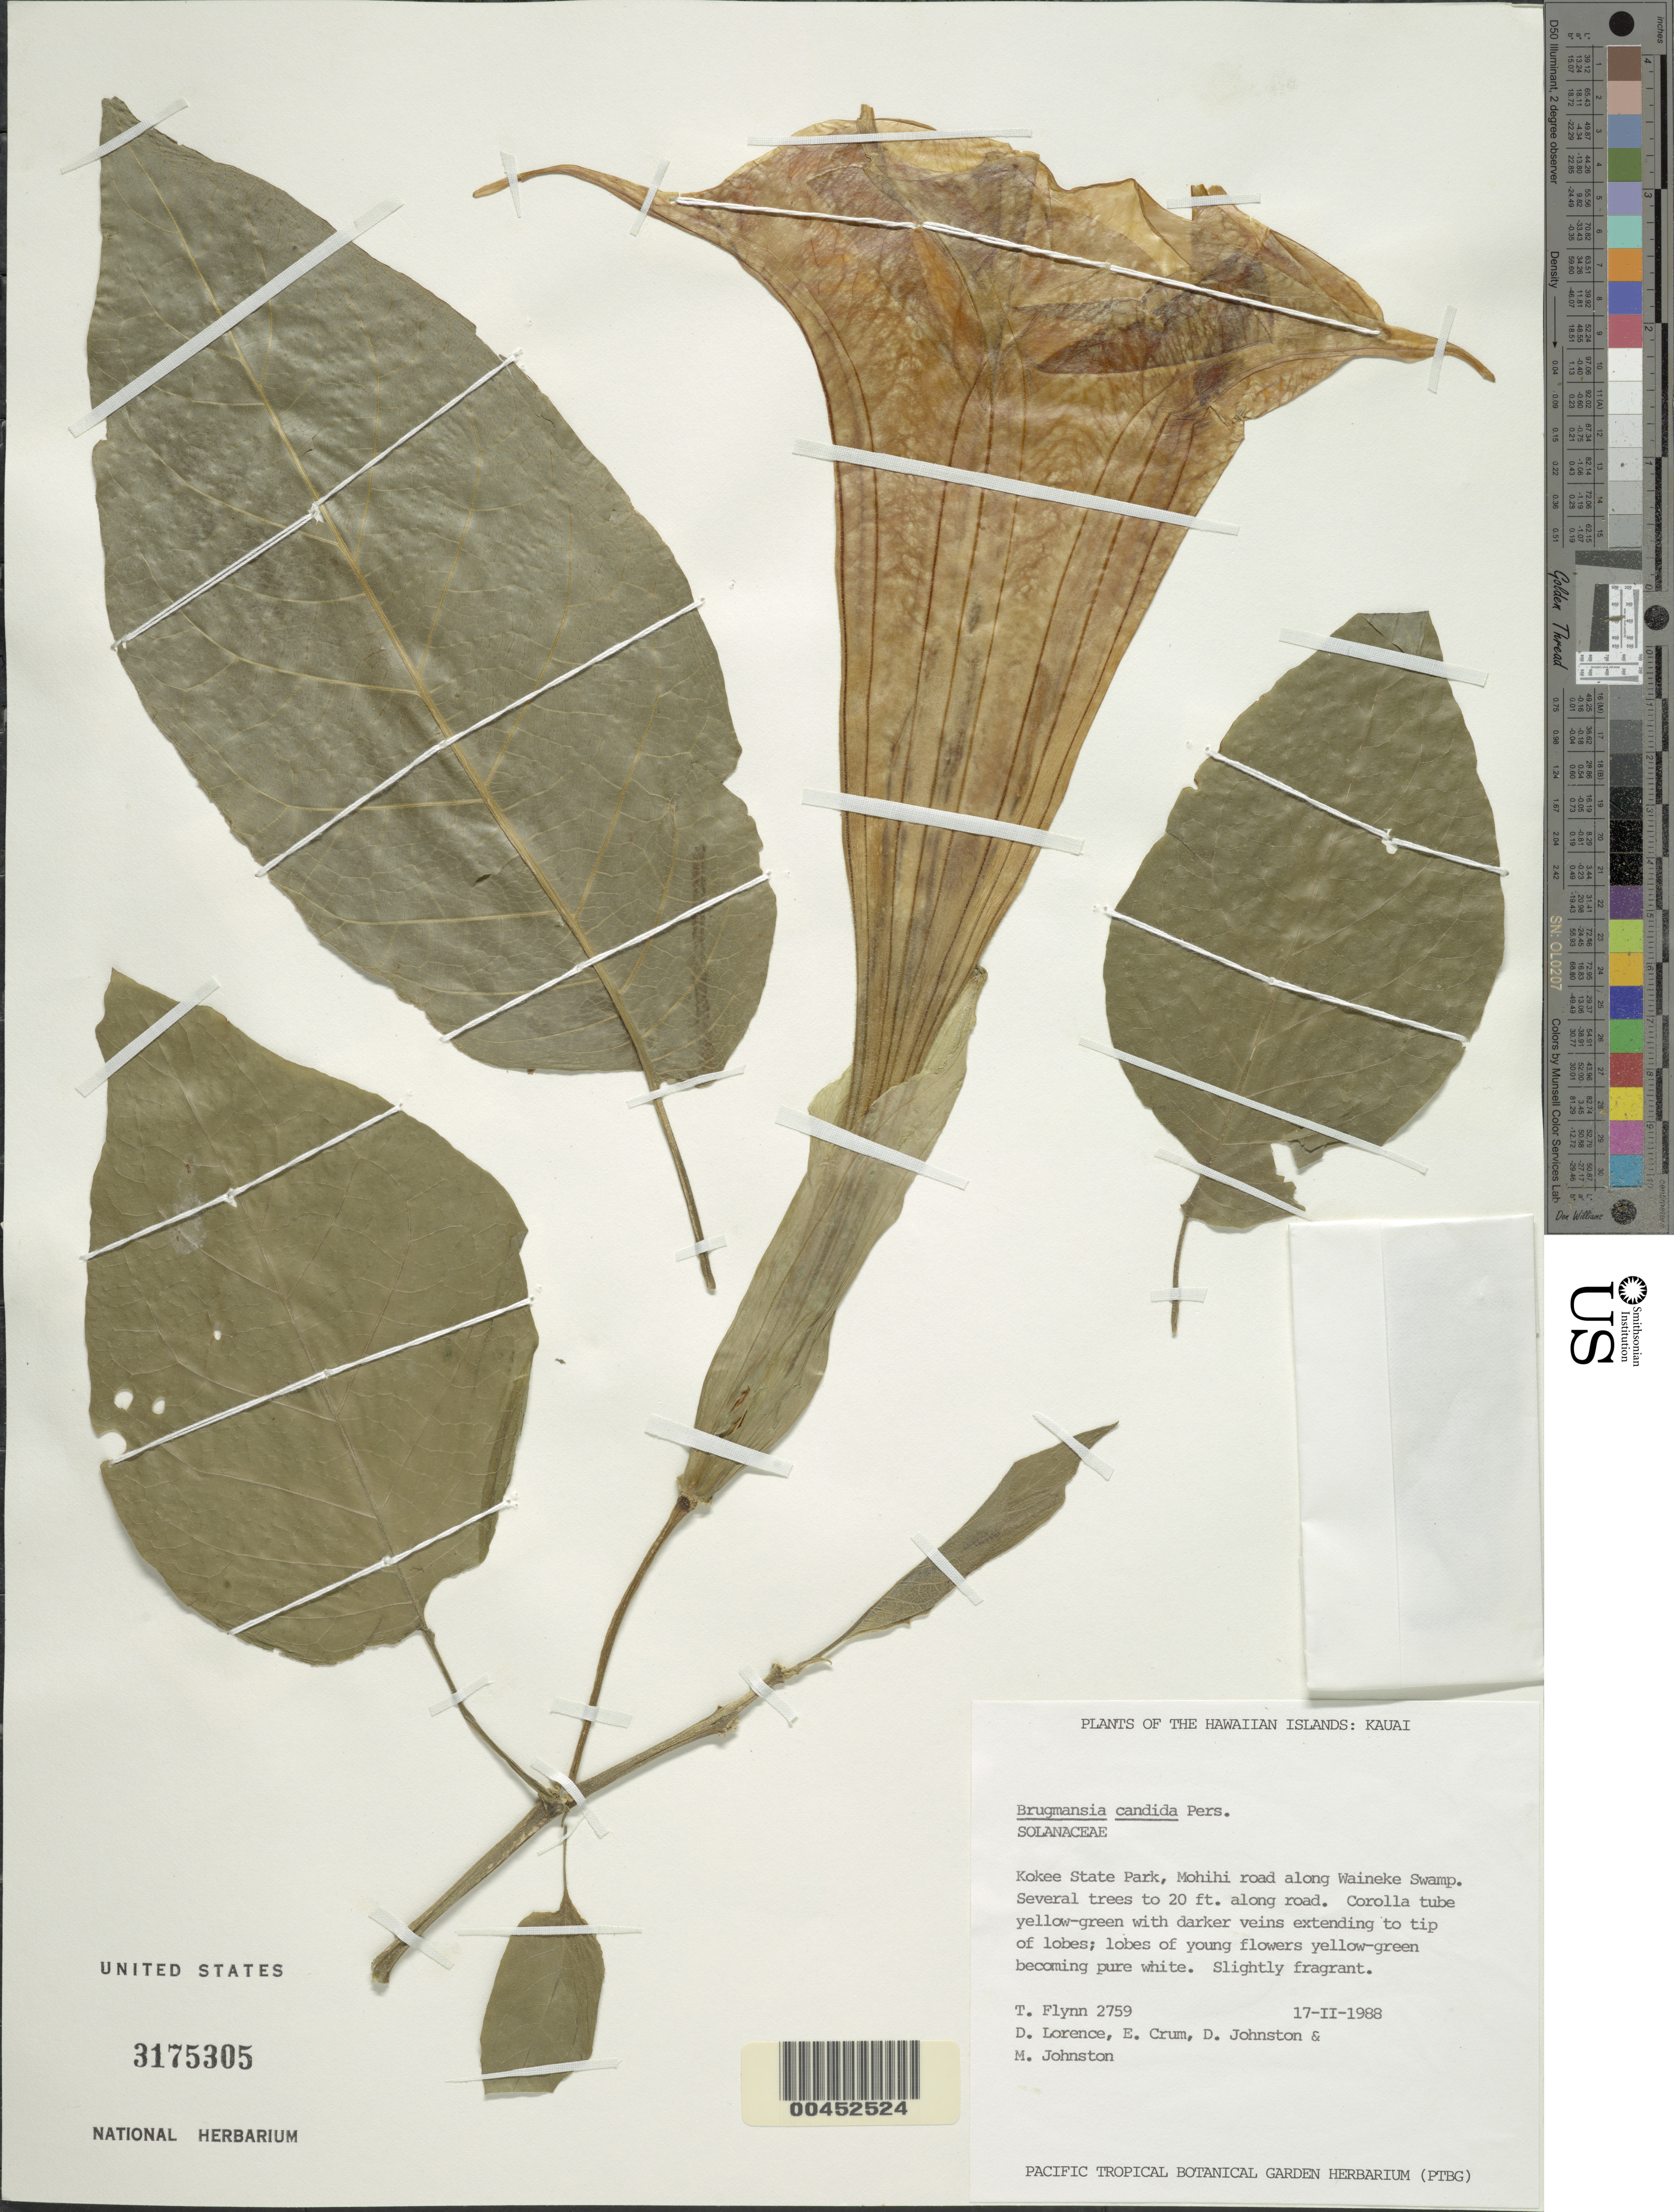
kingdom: Plantae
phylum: Tracheophyta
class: Magnoliopsida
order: Solanales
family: Solanaceae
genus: Brugmansia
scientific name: Brugmansia candida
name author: Pers.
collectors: T. W. Flynn, D. Lorence, E. Crum, D. Johnston & I. M. Johnston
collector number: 2759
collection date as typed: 17 Feb 1988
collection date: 1988-02-17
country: United States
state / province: Hawaii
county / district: Kauai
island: Kaua'i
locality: Kokee State Park, Mohihi road along Waineke Swamp.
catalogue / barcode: US 3175305